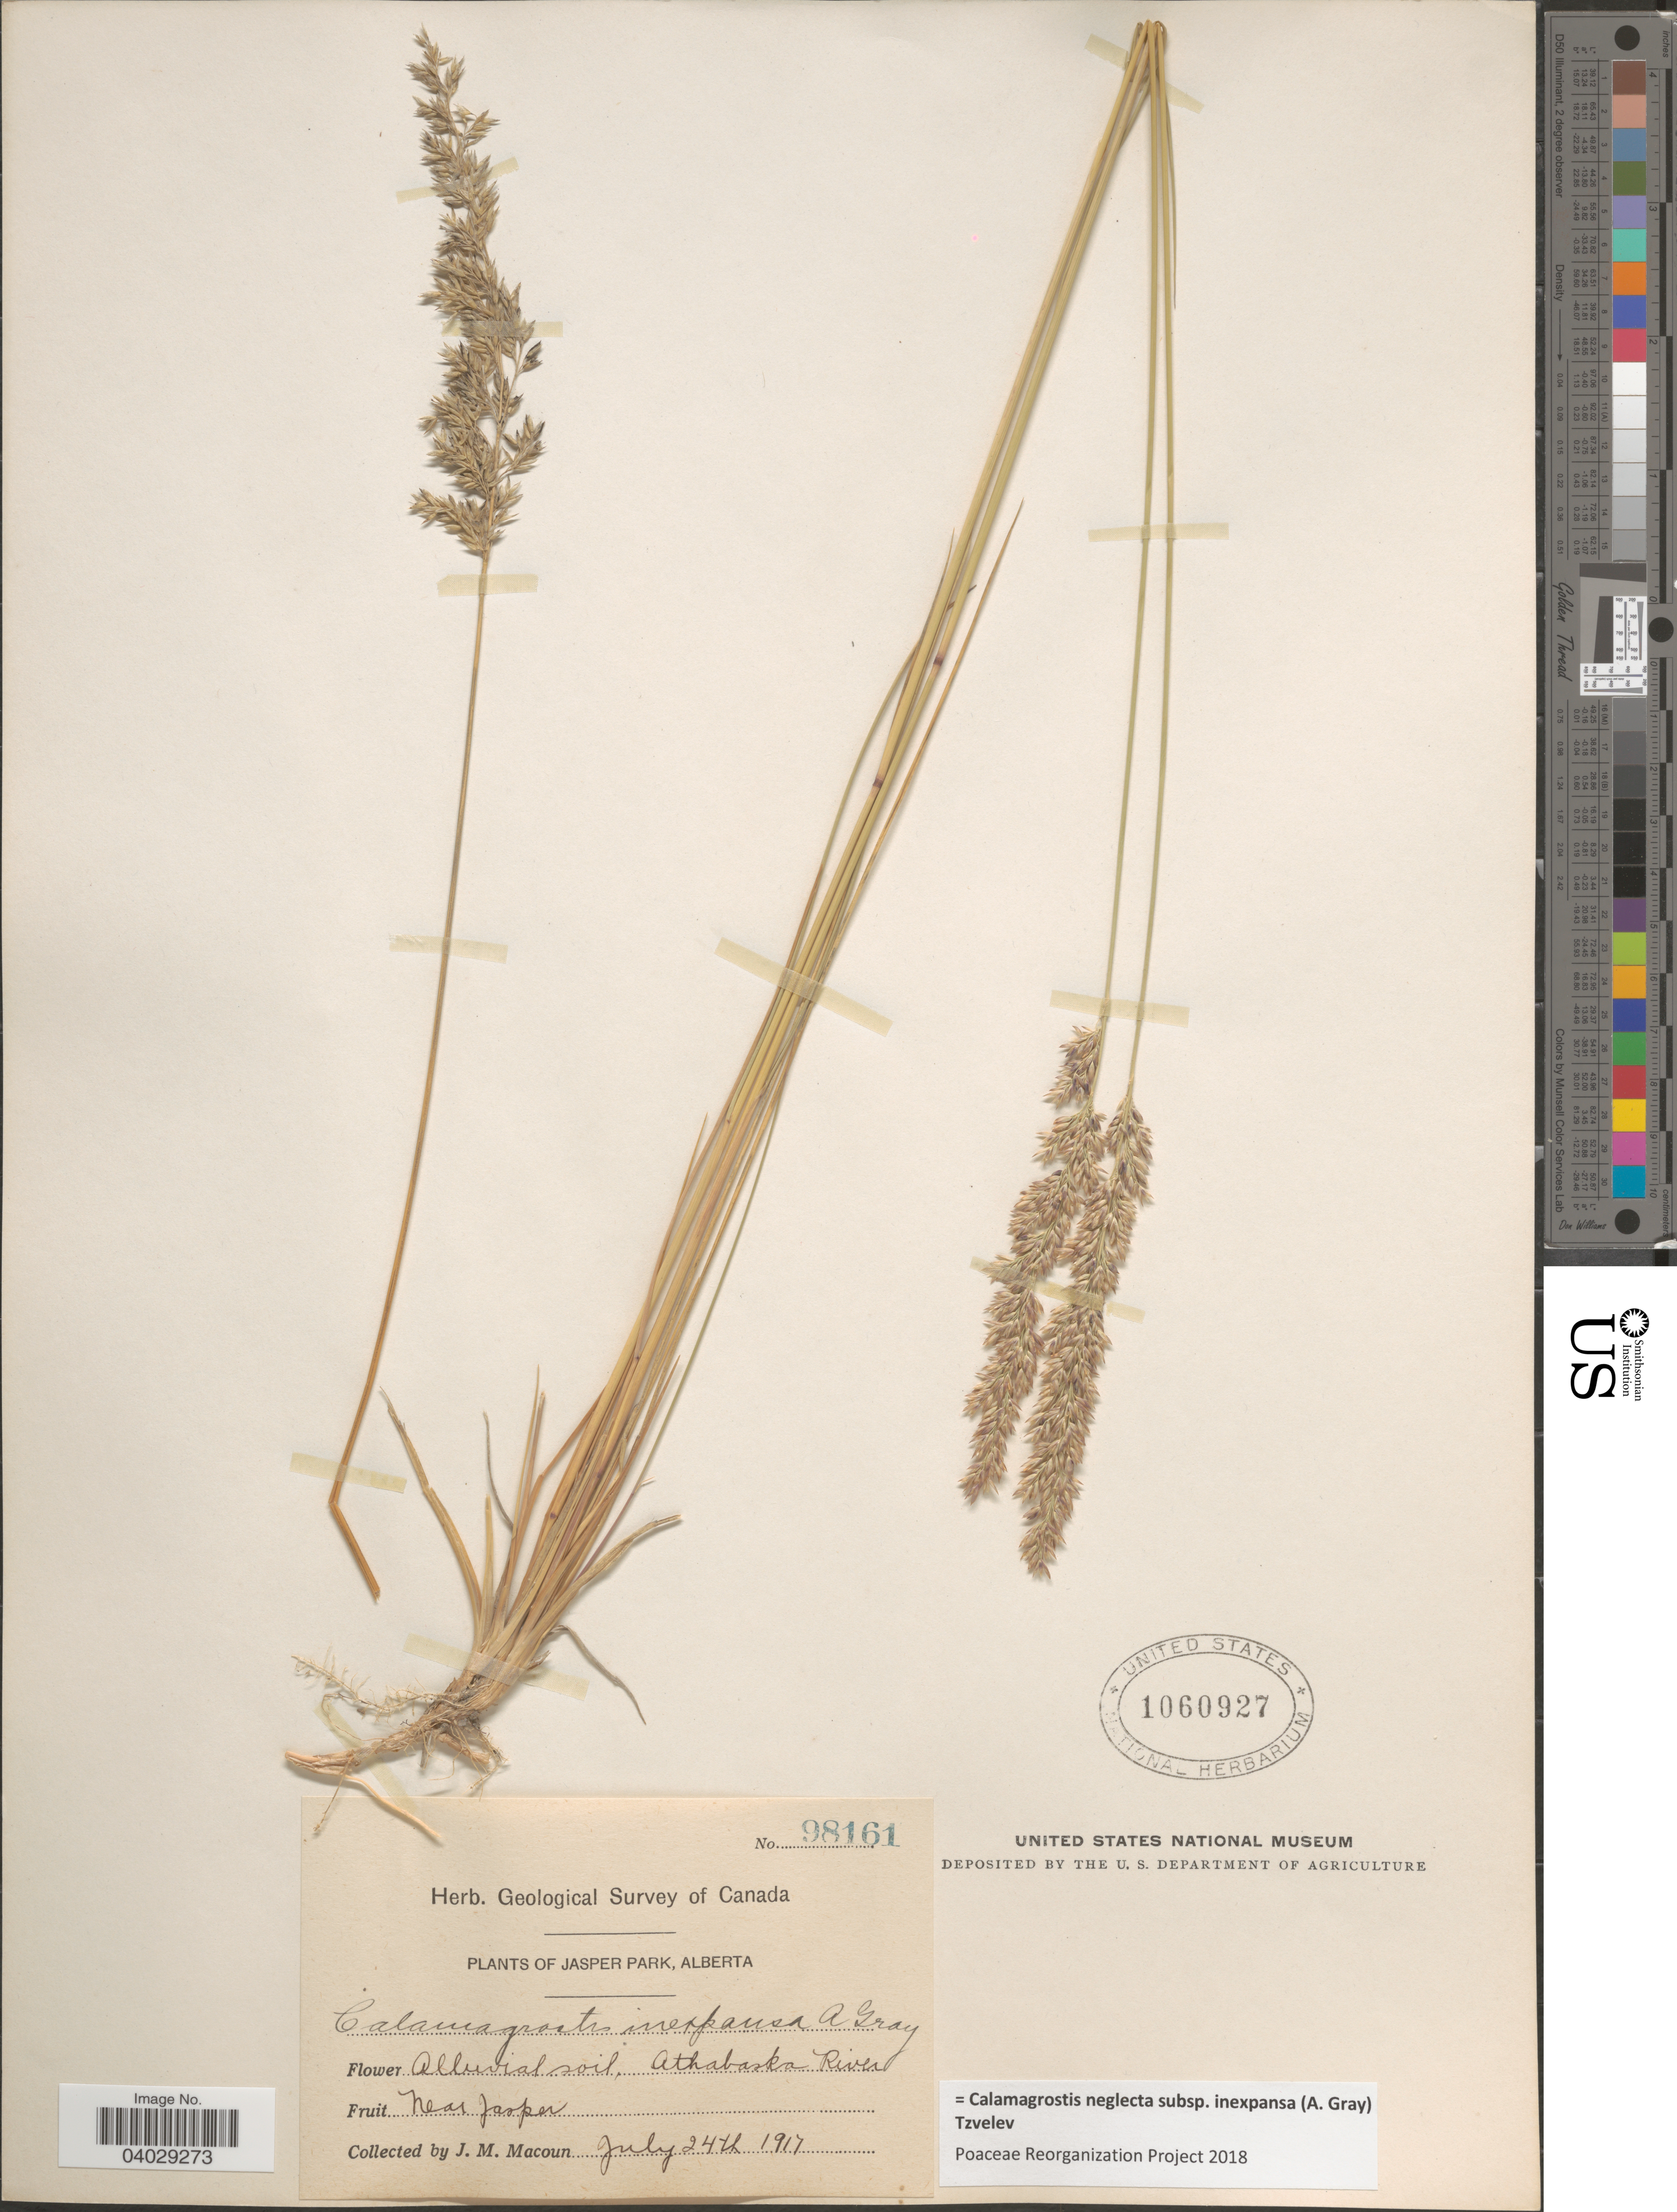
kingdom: Plantae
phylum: Tracheophyta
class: Liliopsida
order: Poales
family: Poaceae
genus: Calamagrostis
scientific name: Calamagrostis neglecta subsp. inexpansa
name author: (A. Gray) Tzvelev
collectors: J. M. Macoun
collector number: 98161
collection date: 1917-07-24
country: Canada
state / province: Alberta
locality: Jasper Park. Alluvial soil. Athabaska River. Near Jasper.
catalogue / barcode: US 1060927